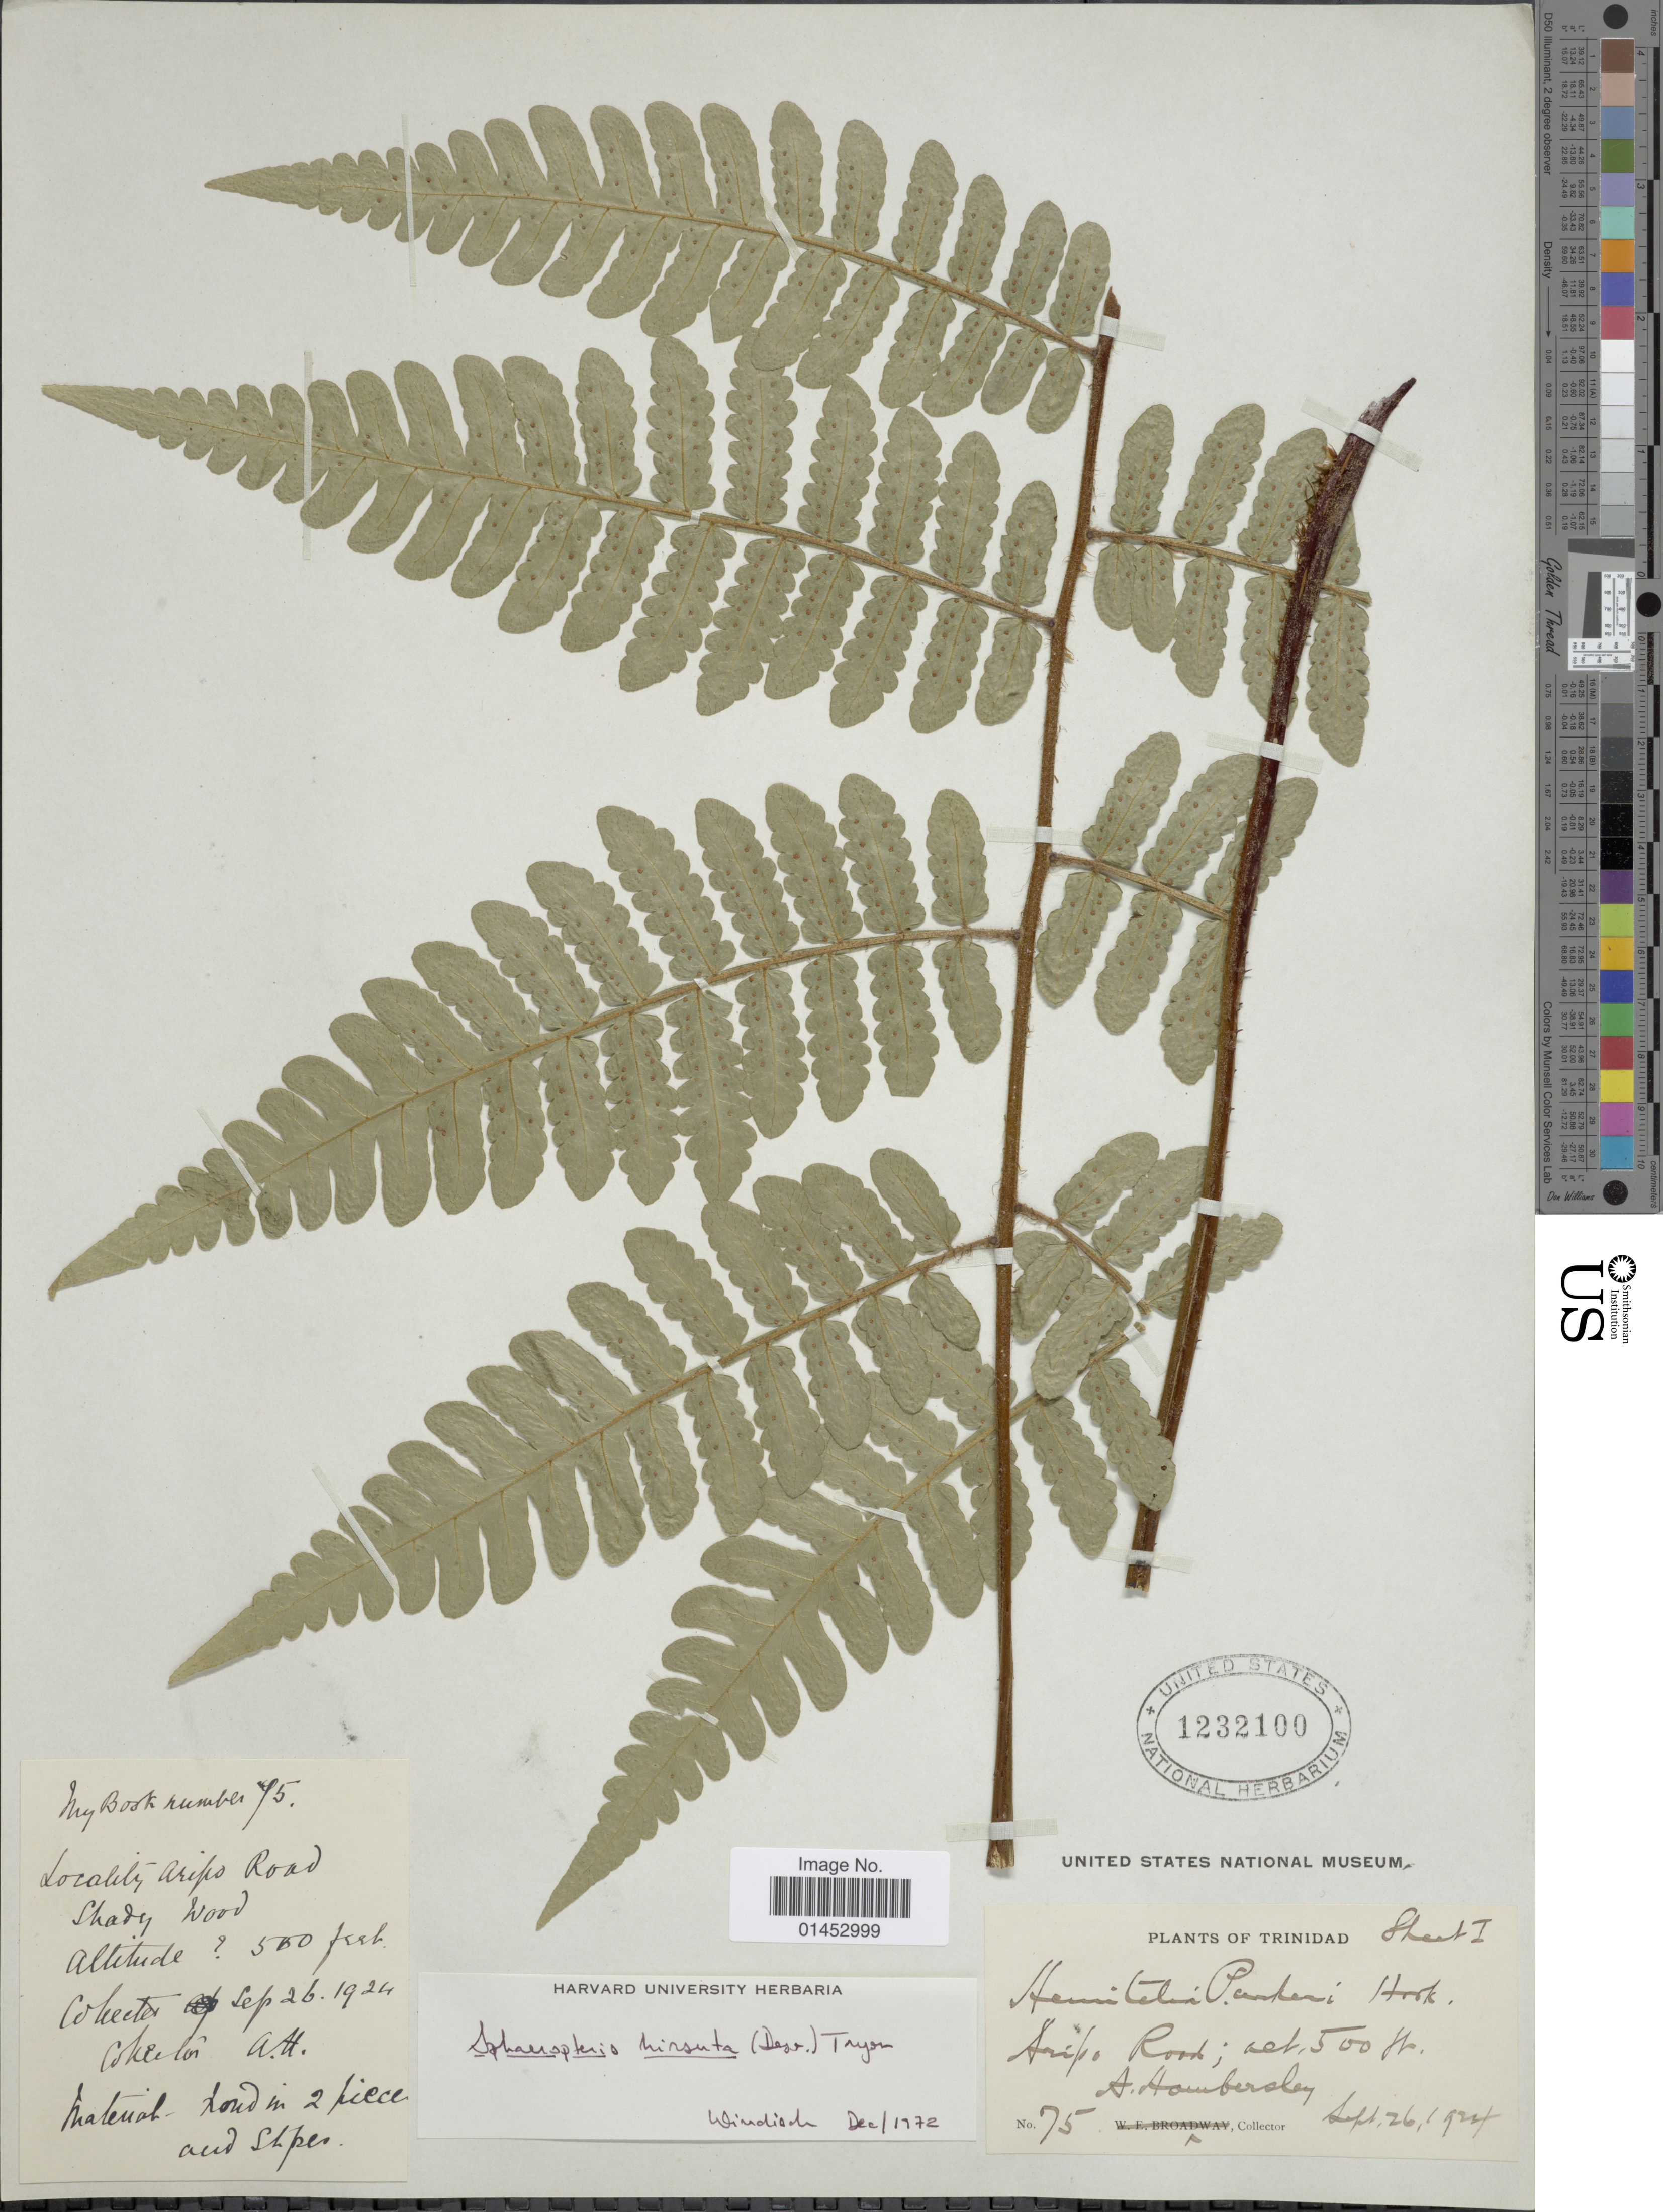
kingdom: Plantae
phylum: Tracheophyta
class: Polypodiopsida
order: Cyatheales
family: Cyatheaceae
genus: Cyathea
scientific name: Cyathea surinamensis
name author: (Miq.) Domin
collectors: A. Hombersley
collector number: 75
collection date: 1924-09-26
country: Trinidad and Tobago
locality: Trinidad, Aripo Road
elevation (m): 152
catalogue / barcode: US 1232100